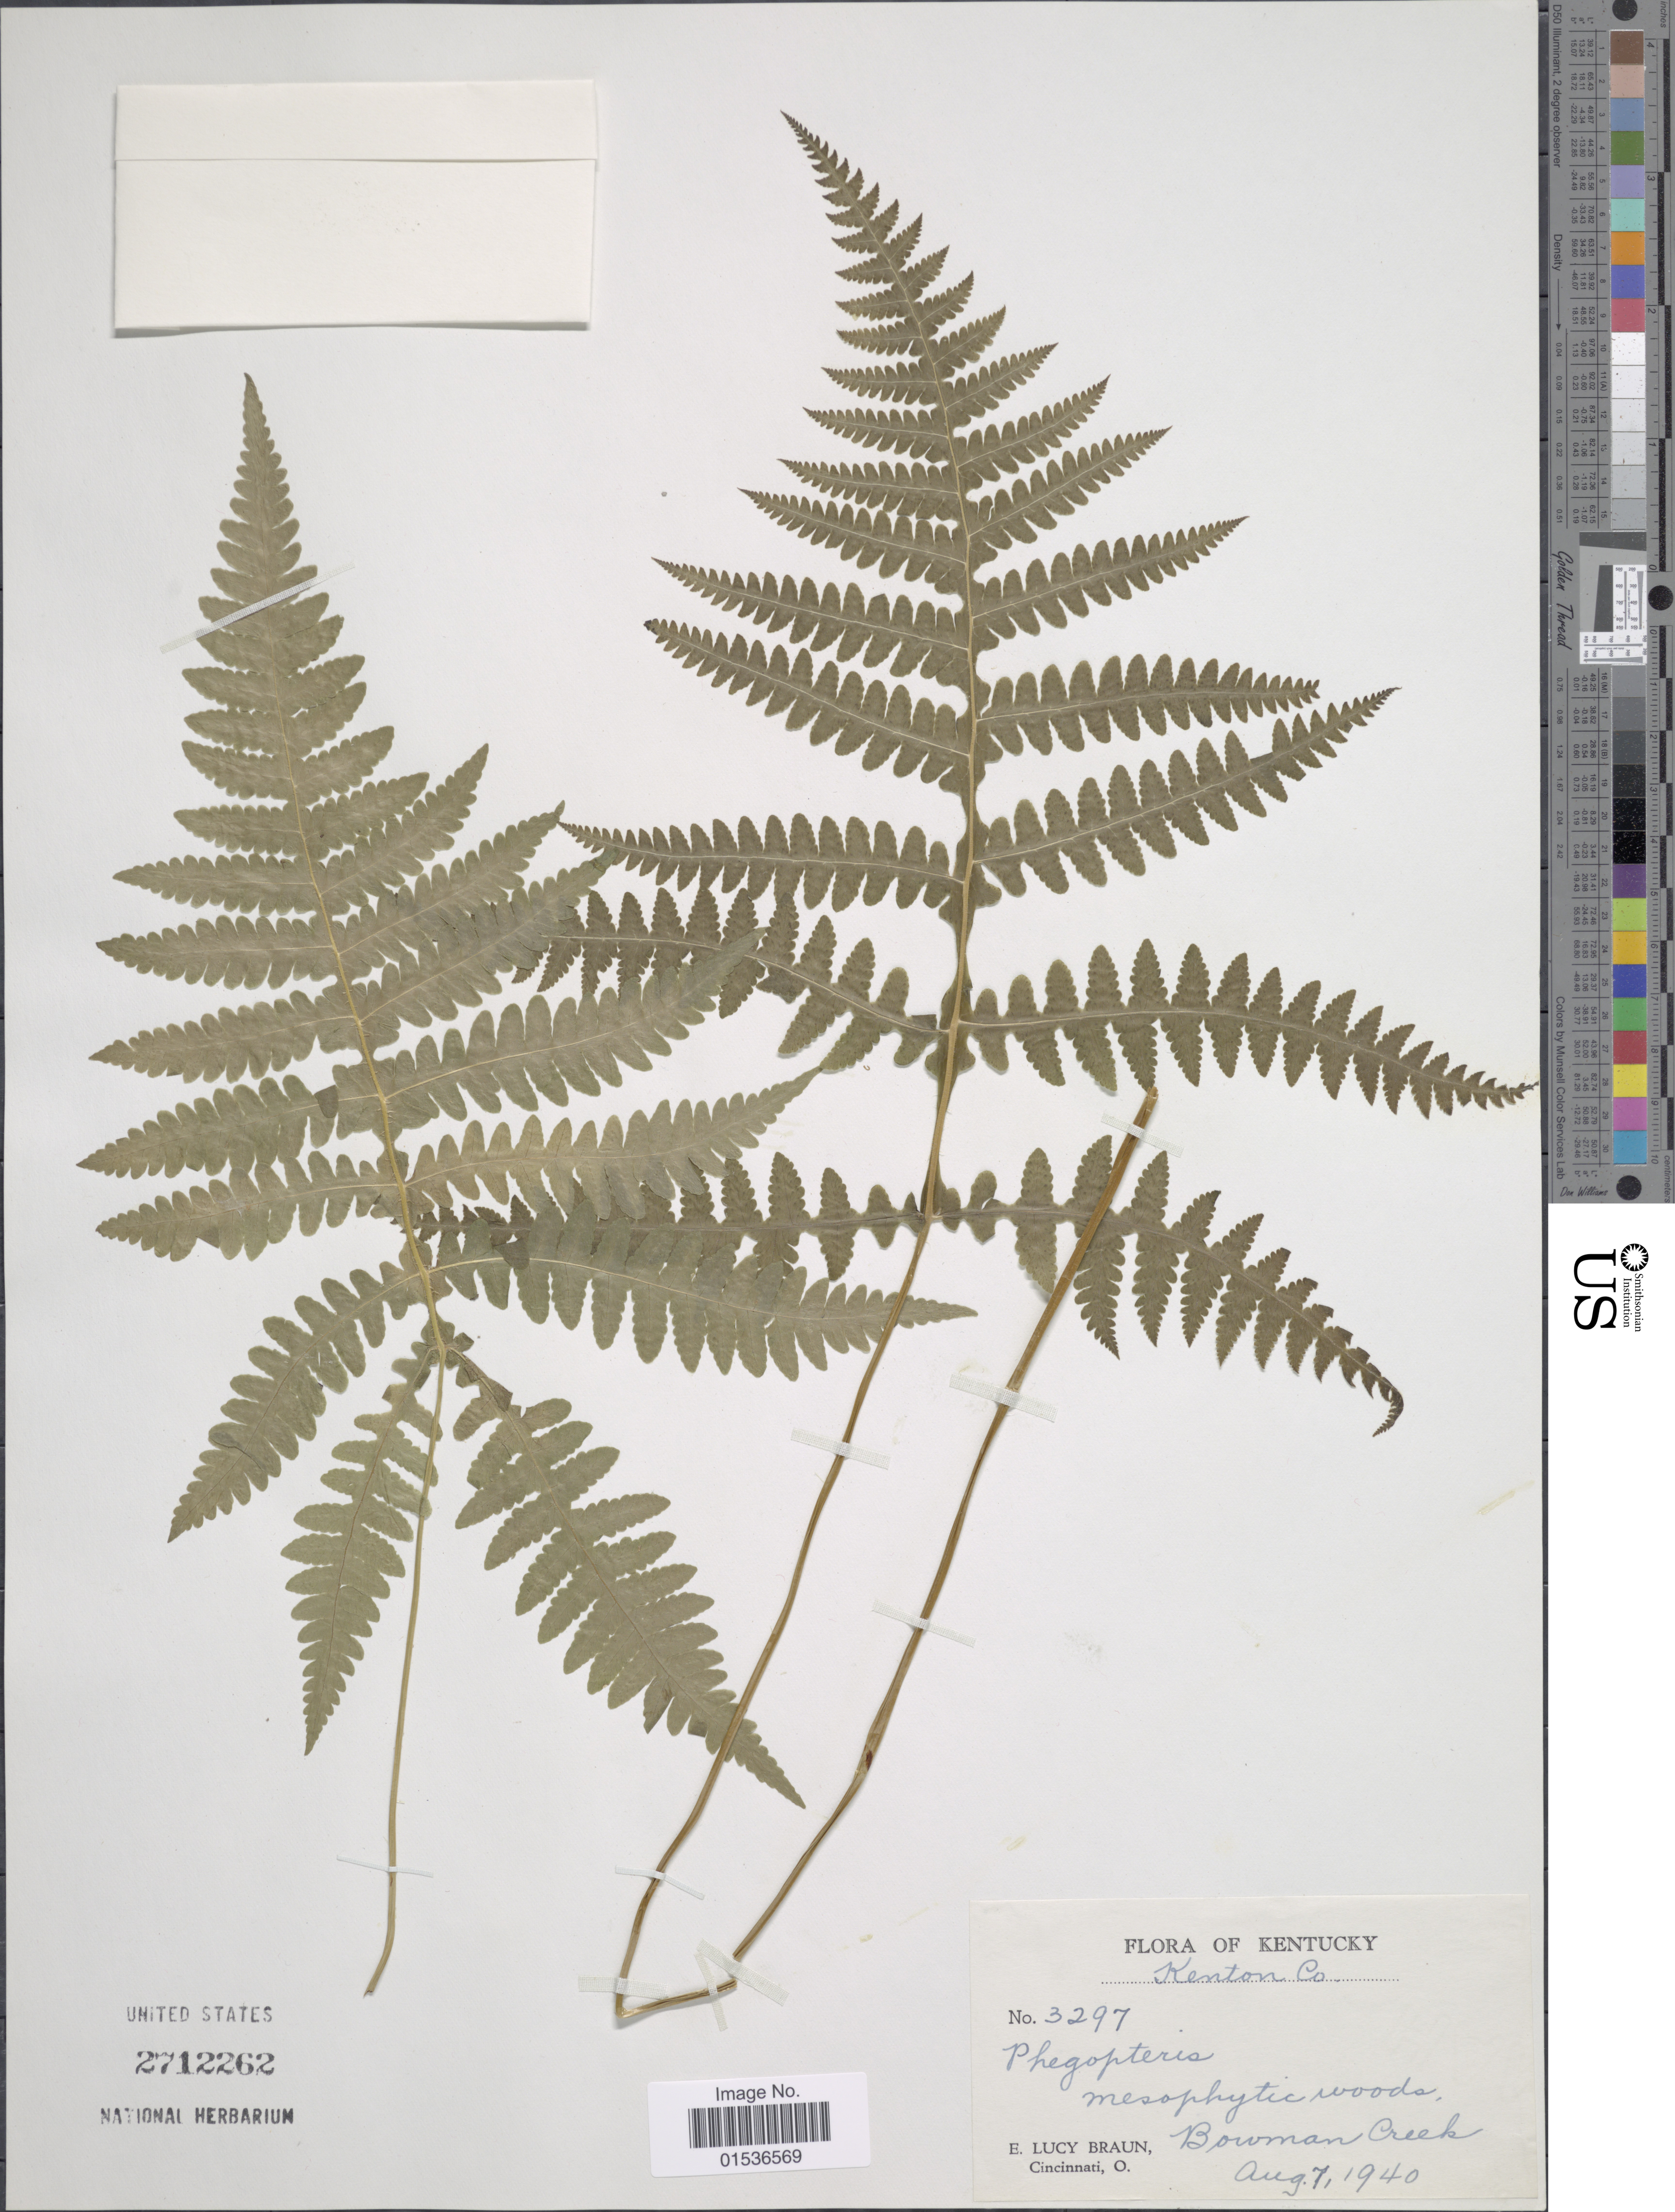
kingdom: Plantae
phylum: Tracheophyta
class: Polypodiopsida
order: Polypodiales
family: Thelypteridaceae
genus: Phegopteris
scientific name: Phegopteris hexagonoptera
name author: (Michx.) Fée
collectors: E. L. Braun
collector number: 3297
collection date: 1940-08-07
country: United States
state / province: Kentucky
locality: Kentucky, Kenton Co. Bowman Creek.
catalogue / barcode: US 2712262